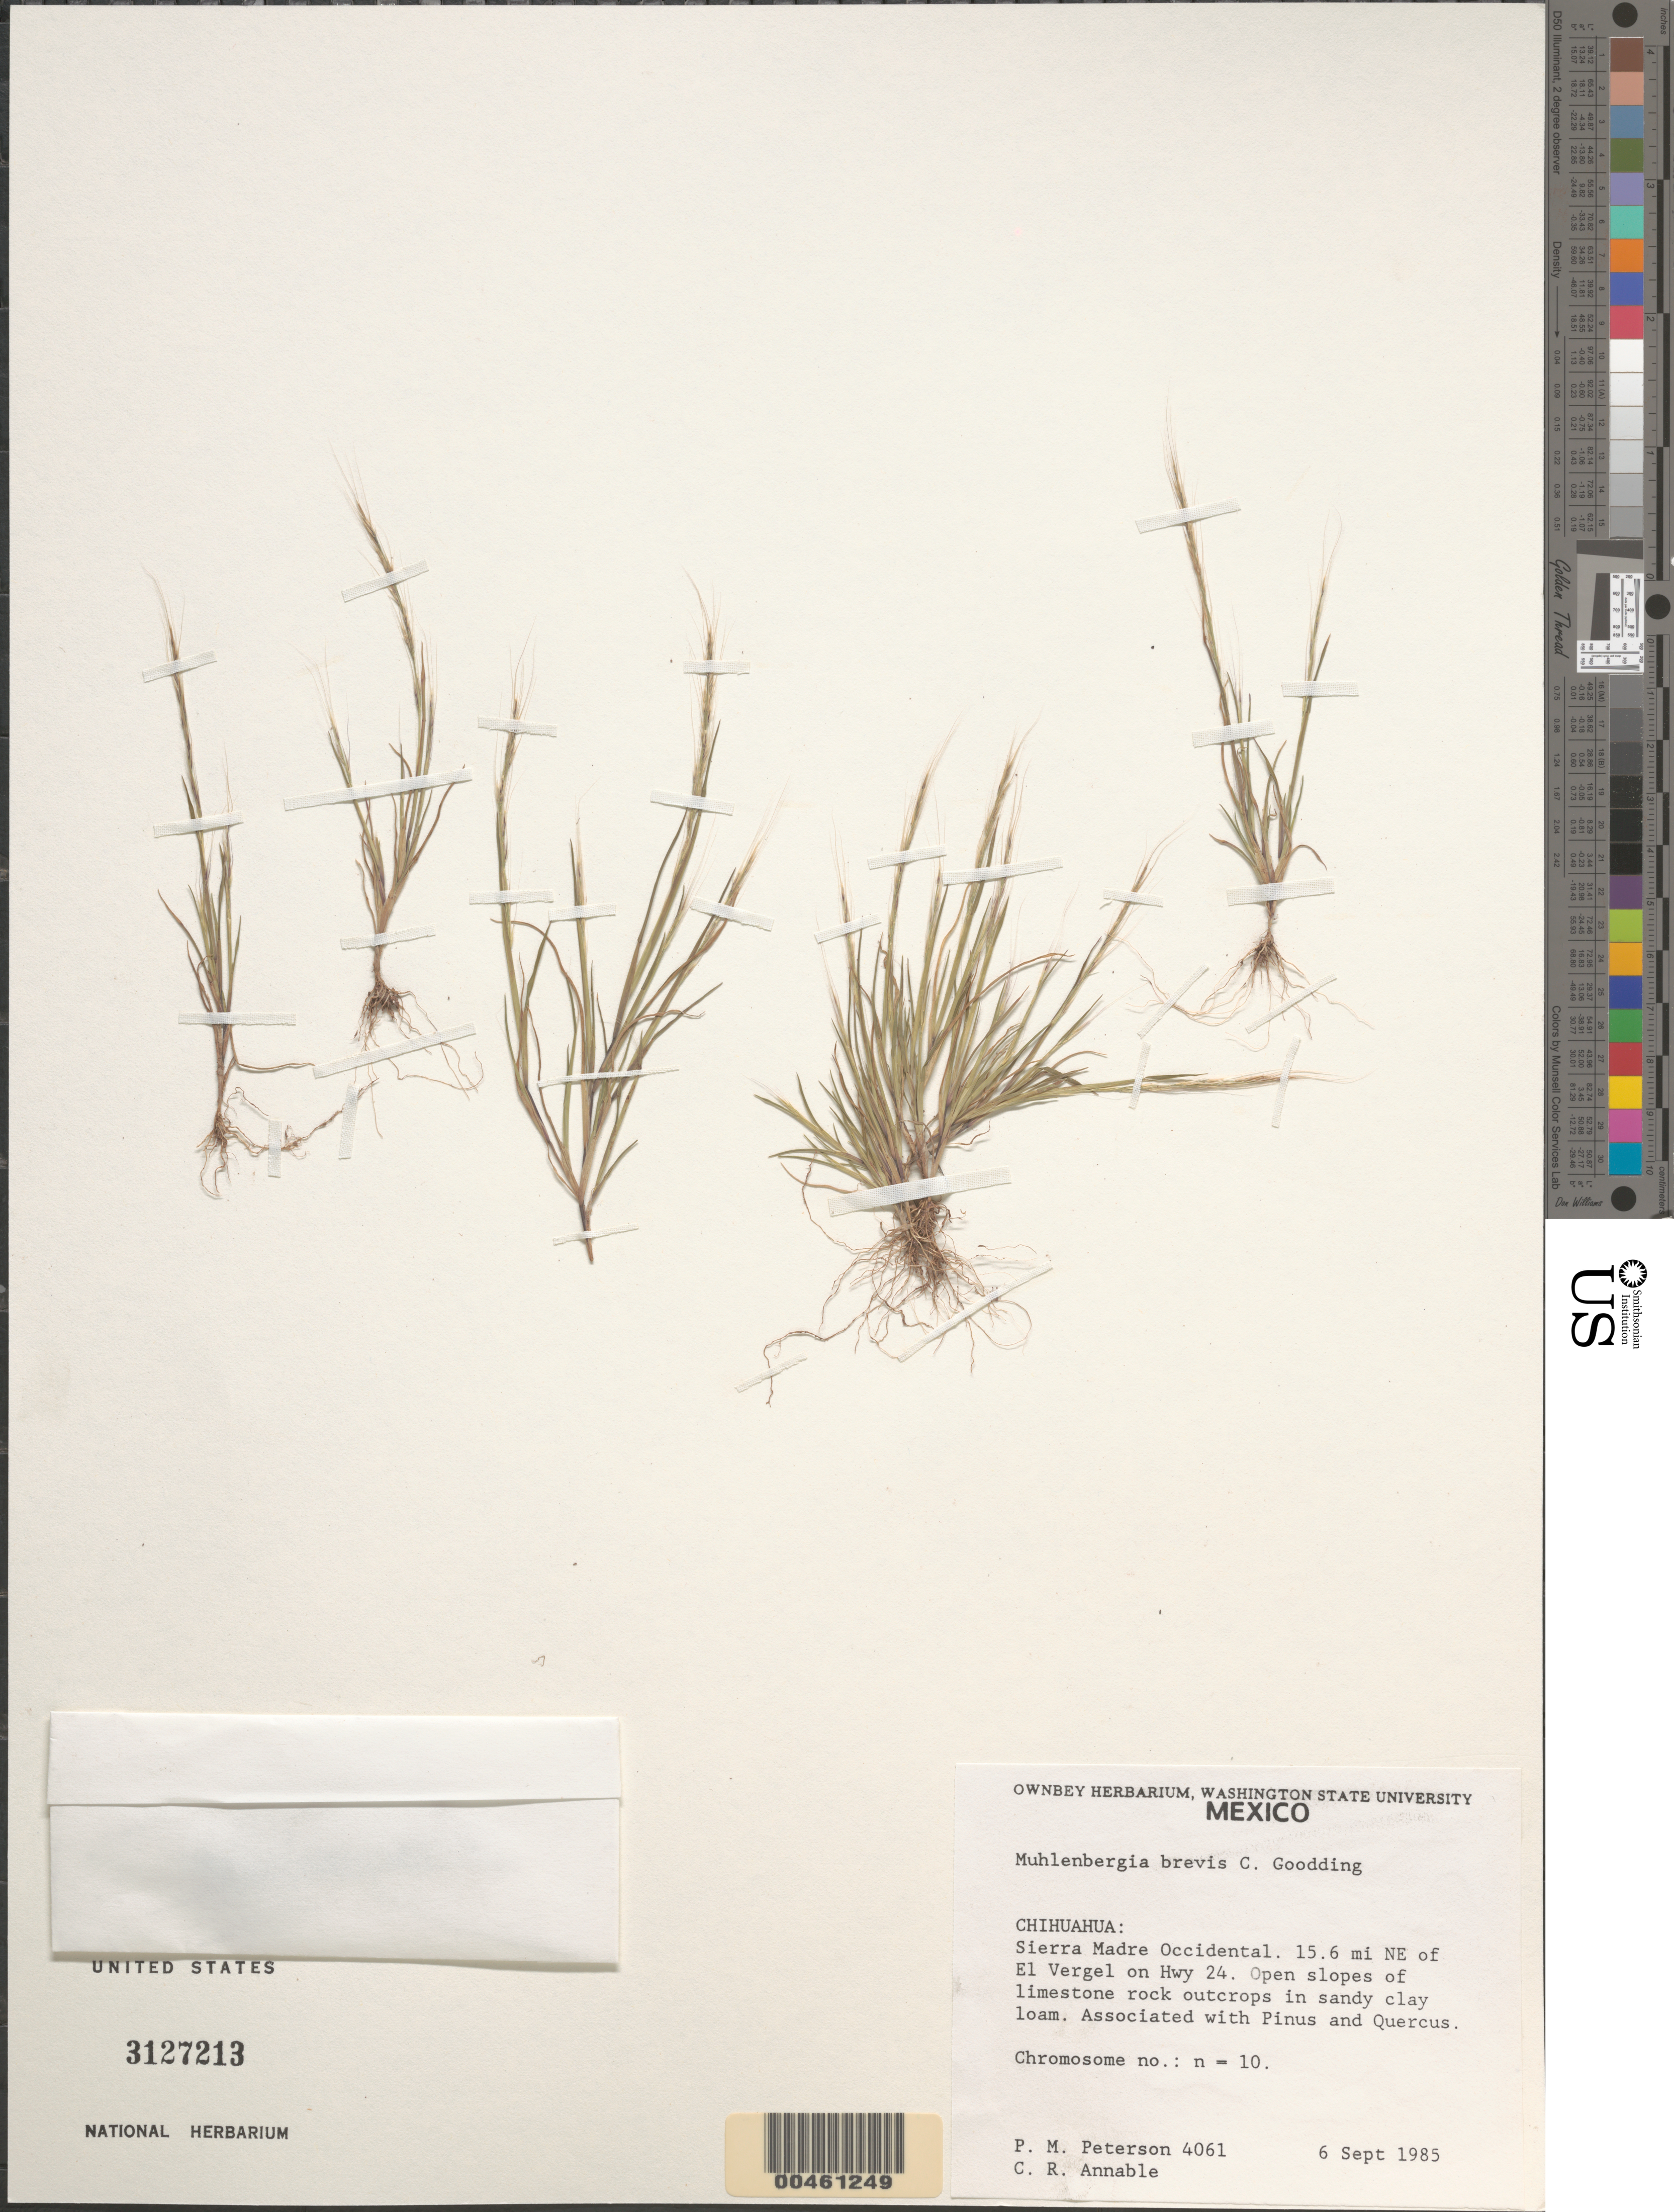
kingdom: Plantae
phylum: Tracheophyta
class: Liliopsida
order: Poales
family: Poaceae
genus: Muhlenbergia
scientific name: Muhlenbergia brevis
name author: C.O. Goodd.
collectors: P. M. Peterson & C. R. Annable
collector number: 04061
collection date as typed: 06 Sep 1985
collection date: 1985-09-06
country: Mexico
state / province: Chihuahua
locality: Sierra Madre Occidental, 15.6 miles NE of El Vergel on Hwy 24.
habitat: Open slopes of limestone rock outcrops, in sandy clay loam, associated with Pinus and Quercus.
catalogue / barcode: US 3127213